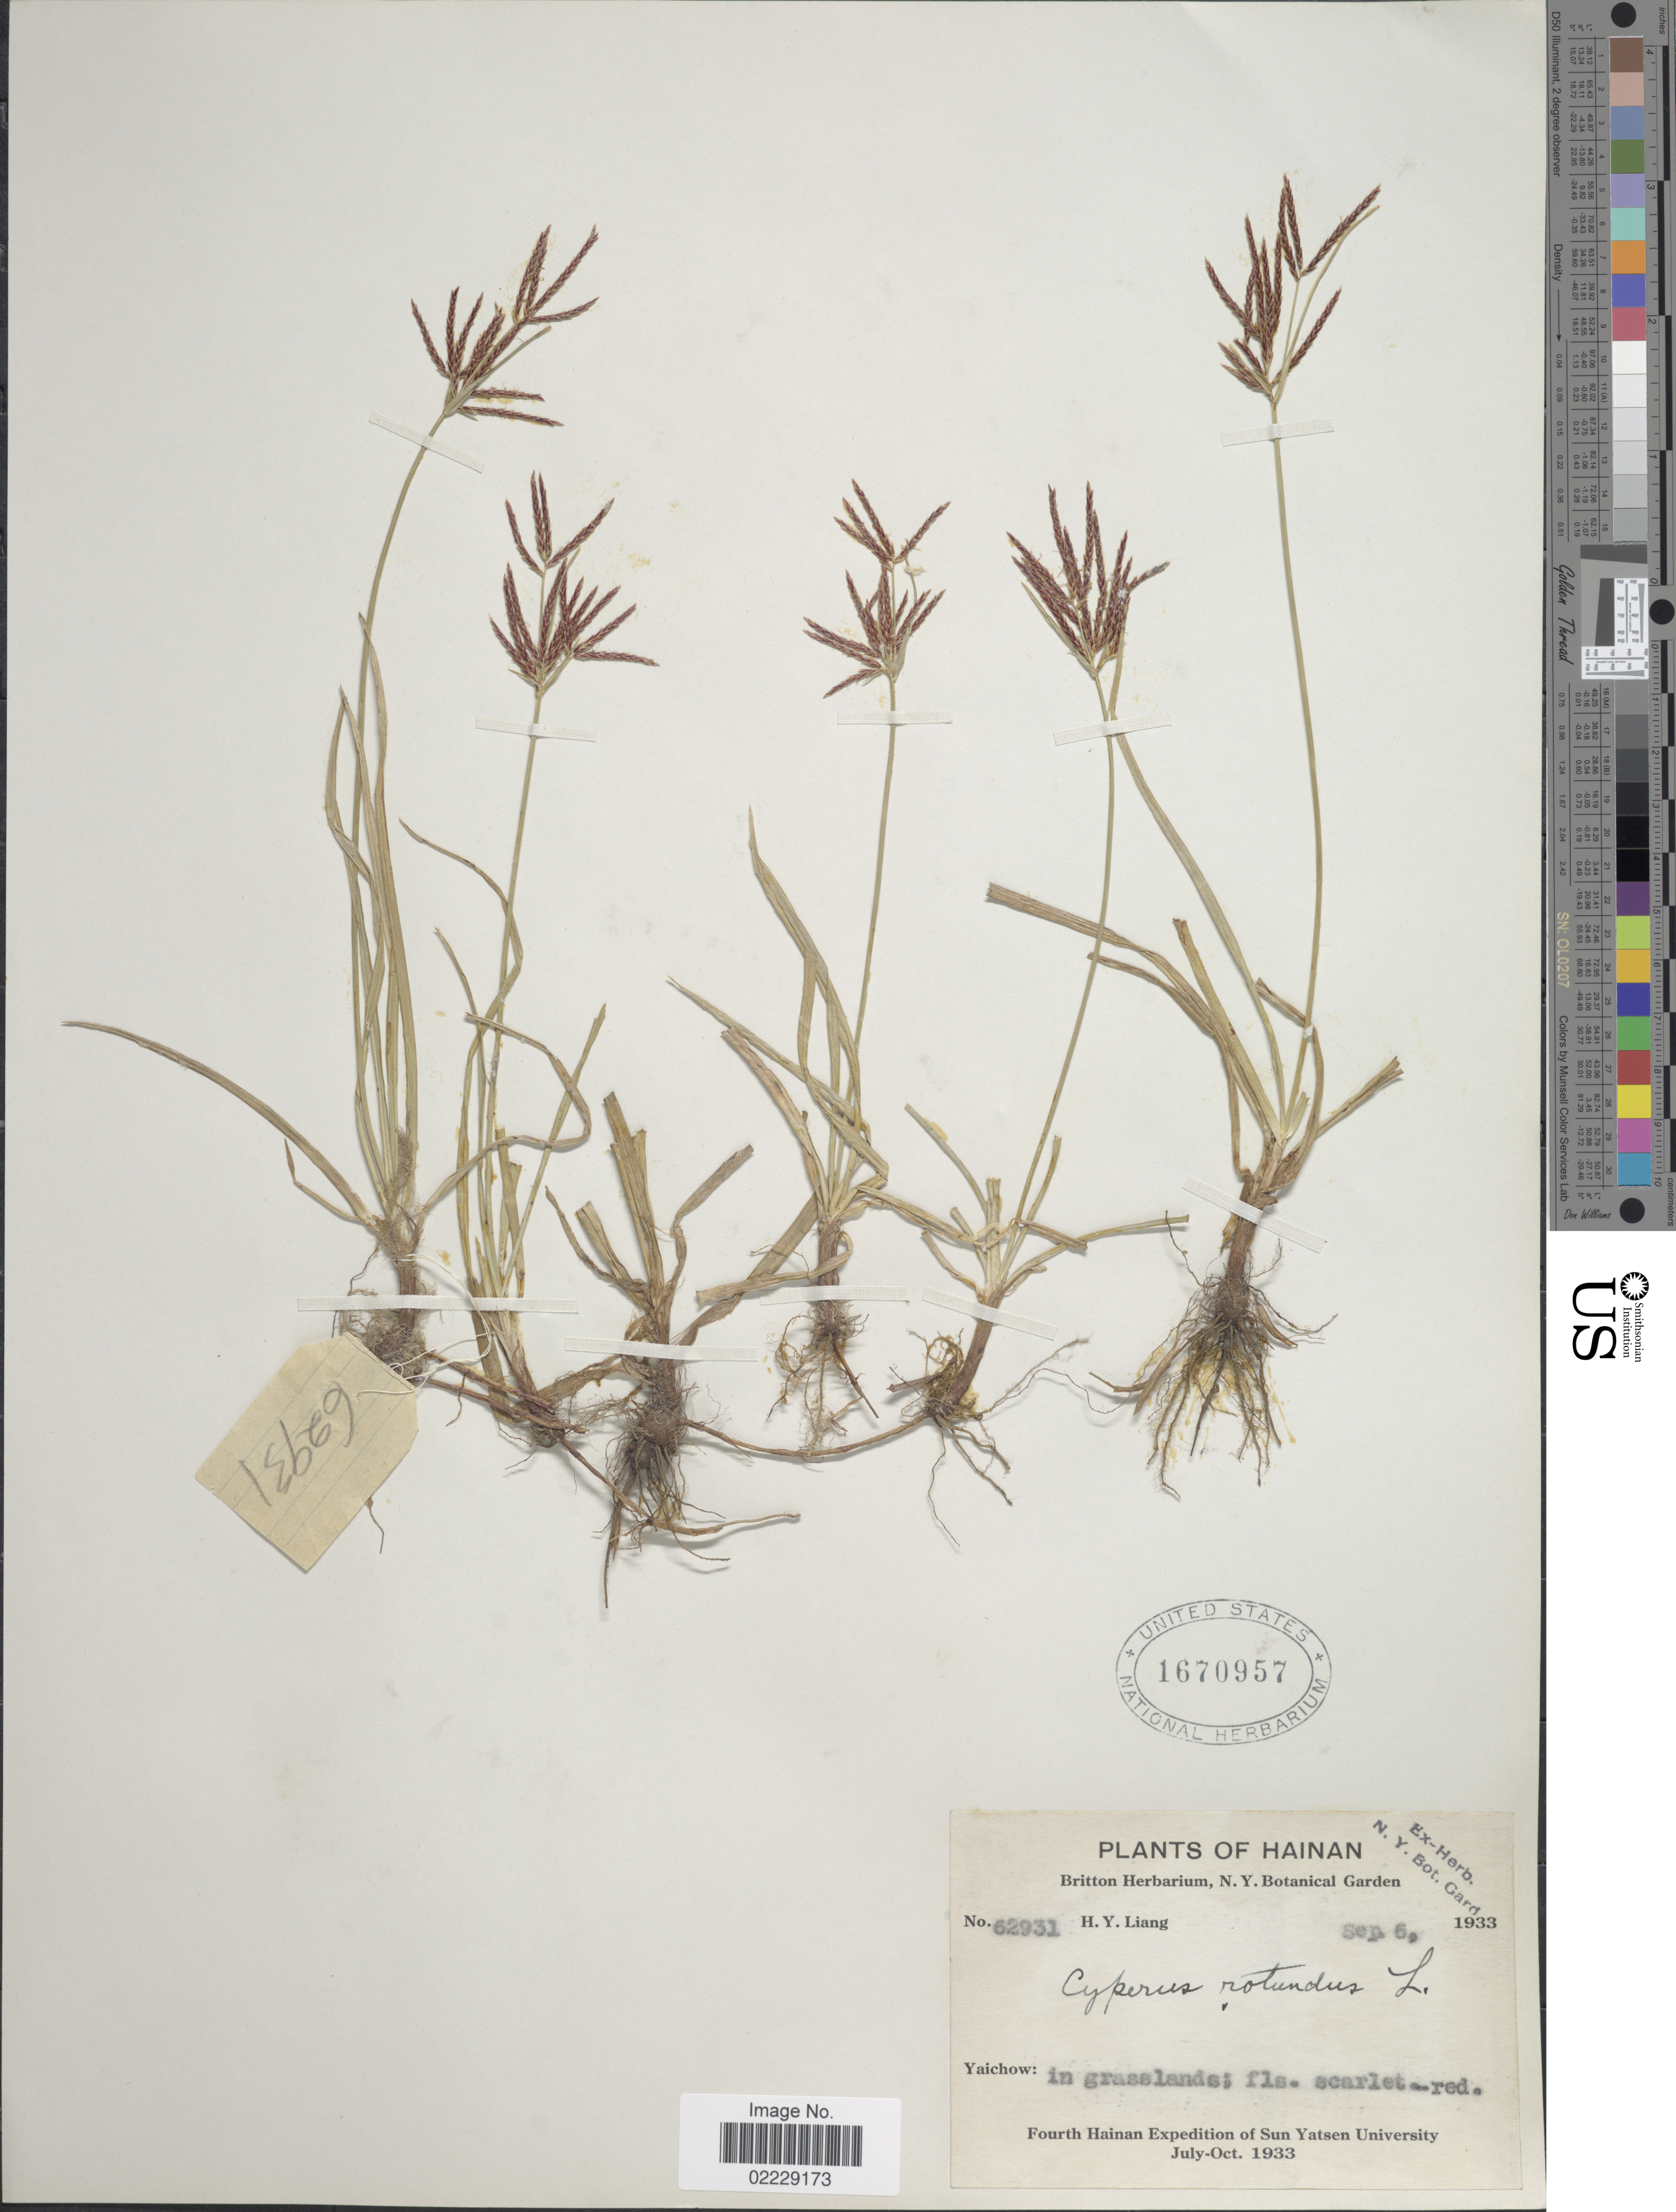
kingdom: Plantae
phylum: Tracheophyta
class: Liliopsida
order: Poales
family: Cyperaceae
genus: Cyperus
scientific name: Cyperus rotundus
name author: L.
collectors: H. Y. Liang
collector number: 62931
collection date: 1933-09-06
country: China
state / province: Hainan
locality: Yaichow: in grasslands.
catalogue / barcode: US 1670957